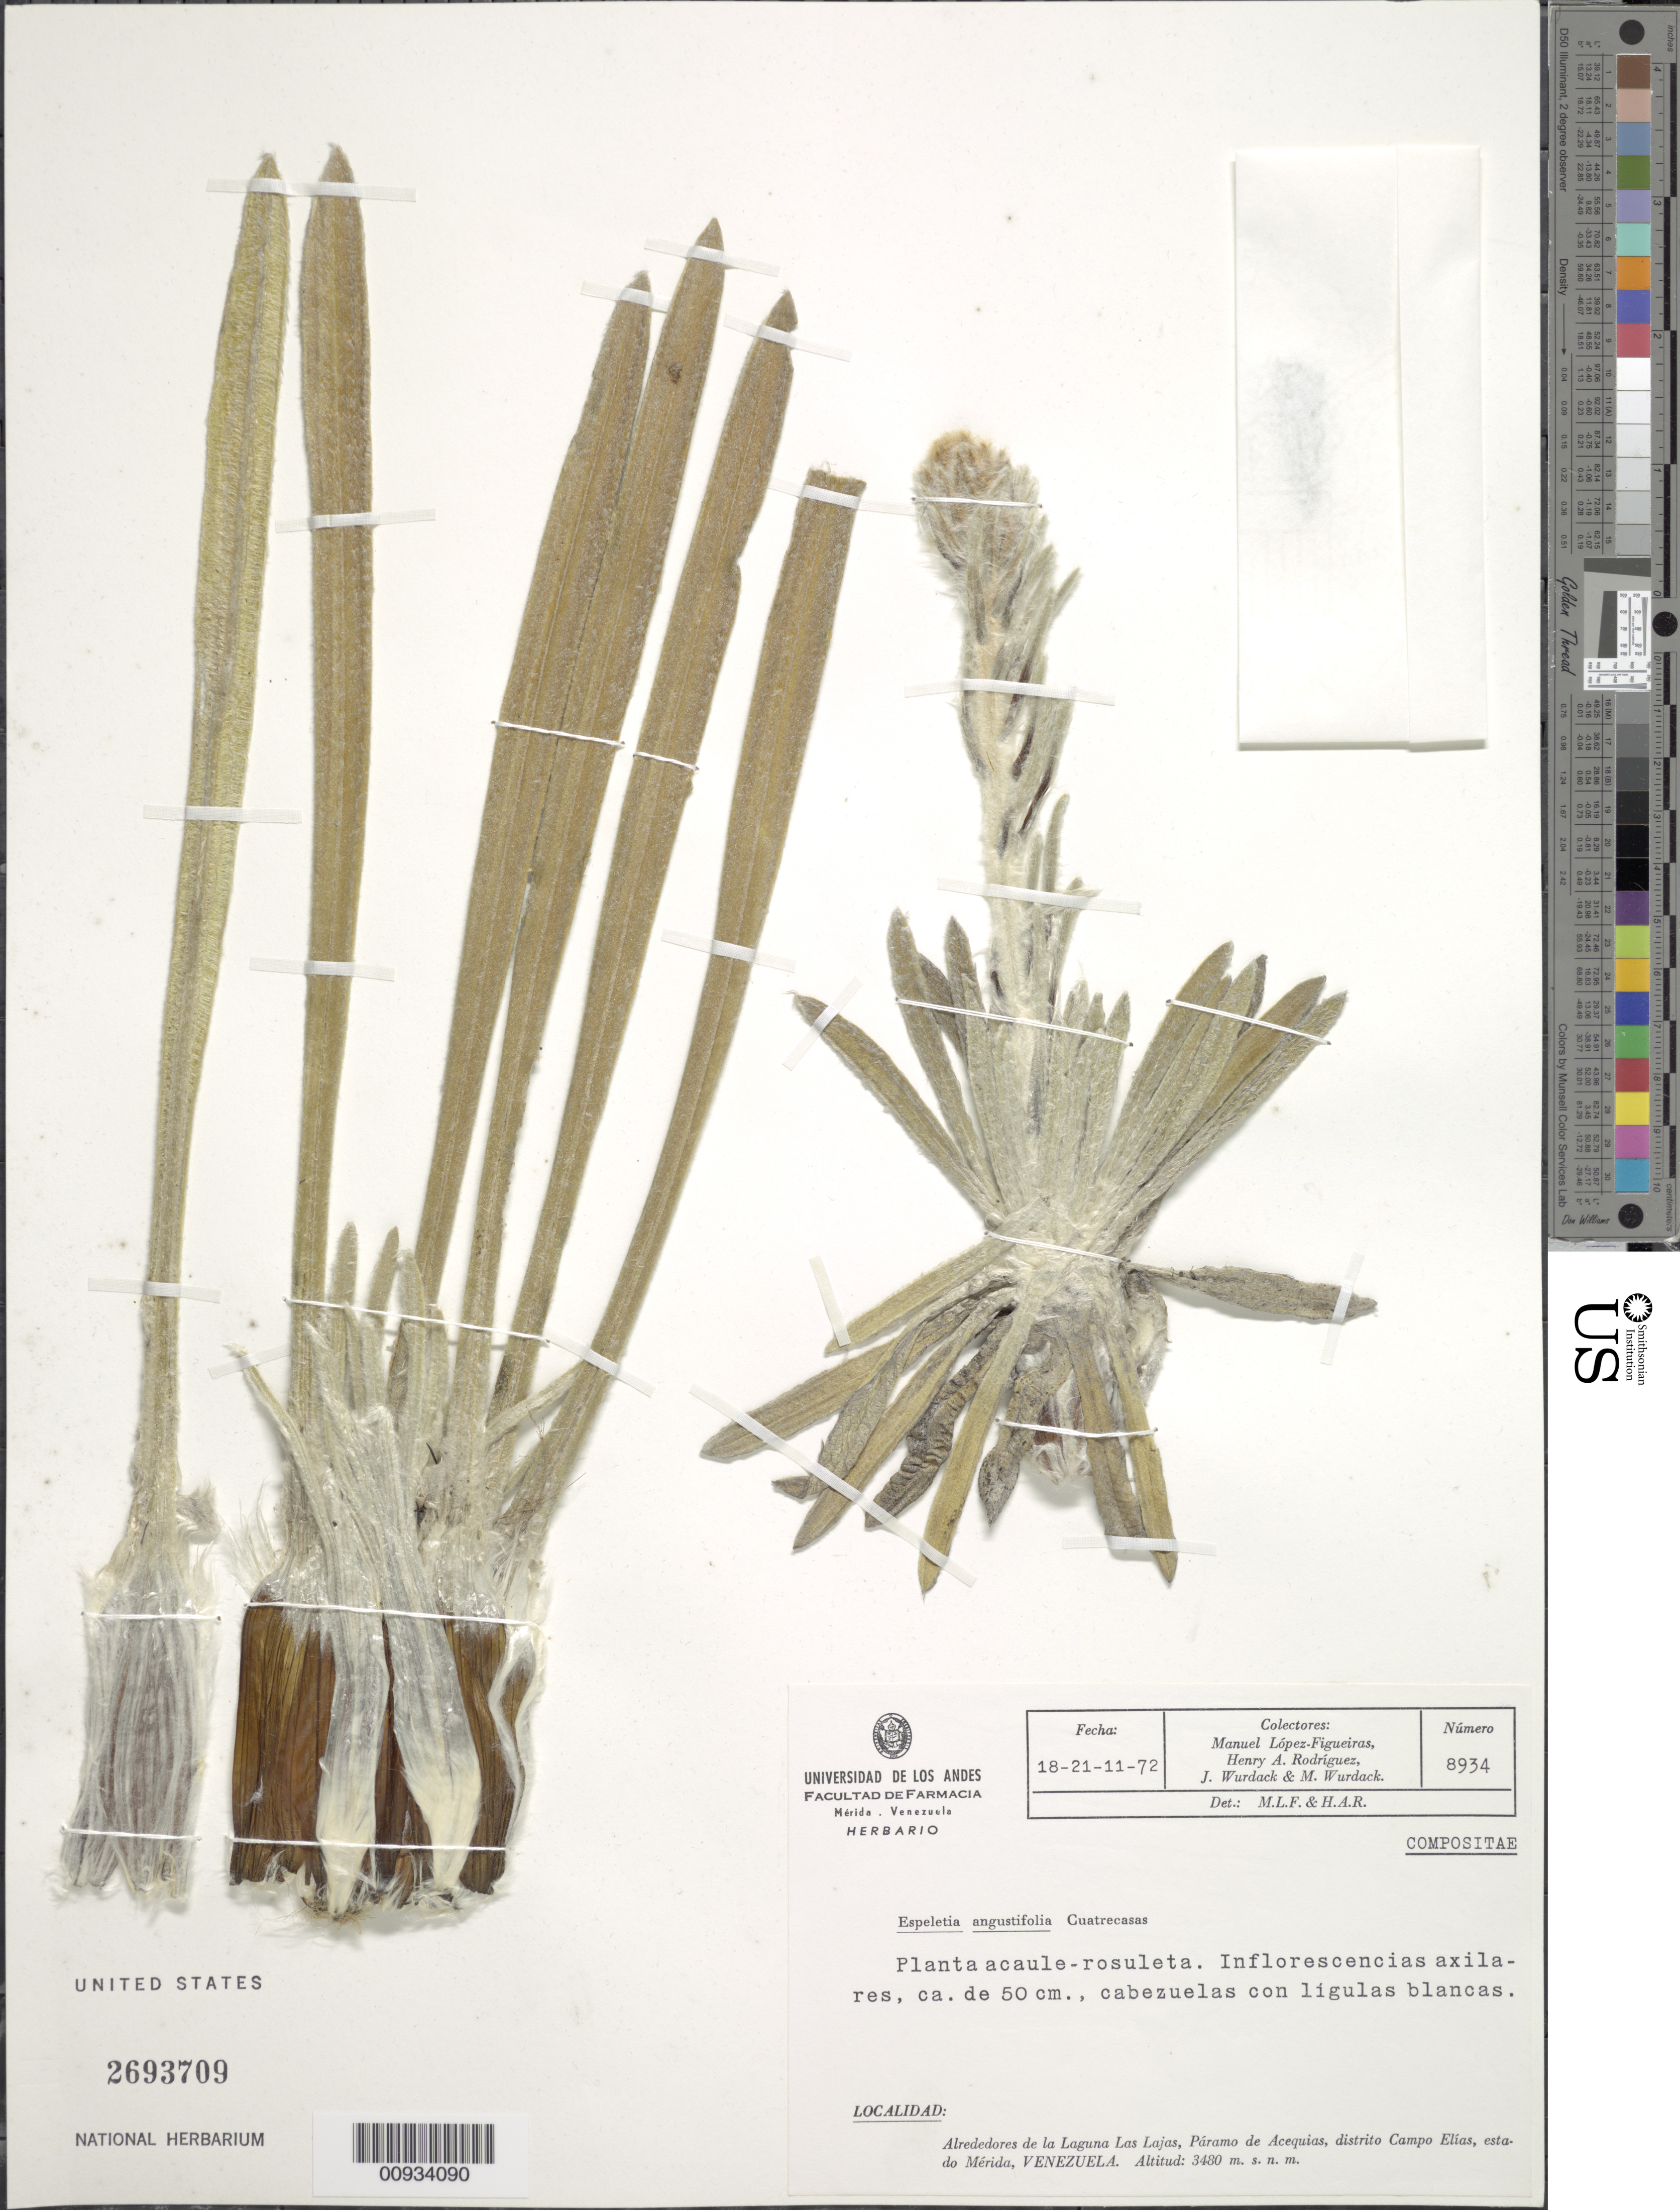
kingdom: Plantae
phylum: Tracheophyta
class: Magnoliopsida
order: Asterales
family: Asteraceae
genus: Espeletiopsis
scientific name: Espeletiopsis angustifolia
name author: (Cuatrec.) Cuatrec.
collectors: M. López Figueiras, H. A. Rodriguez, J. J. Wurdack & M. L. Wurdack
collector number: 8934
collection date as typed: Transcribed d/m/y: 18/11/72 to 21/11/72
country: Venezuela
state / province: Mérida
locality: Alrededores de la Laguna Las Lajas, Paramo de Acequias, Distrito Campo Elias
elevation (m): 3480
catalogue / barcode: US 2693709